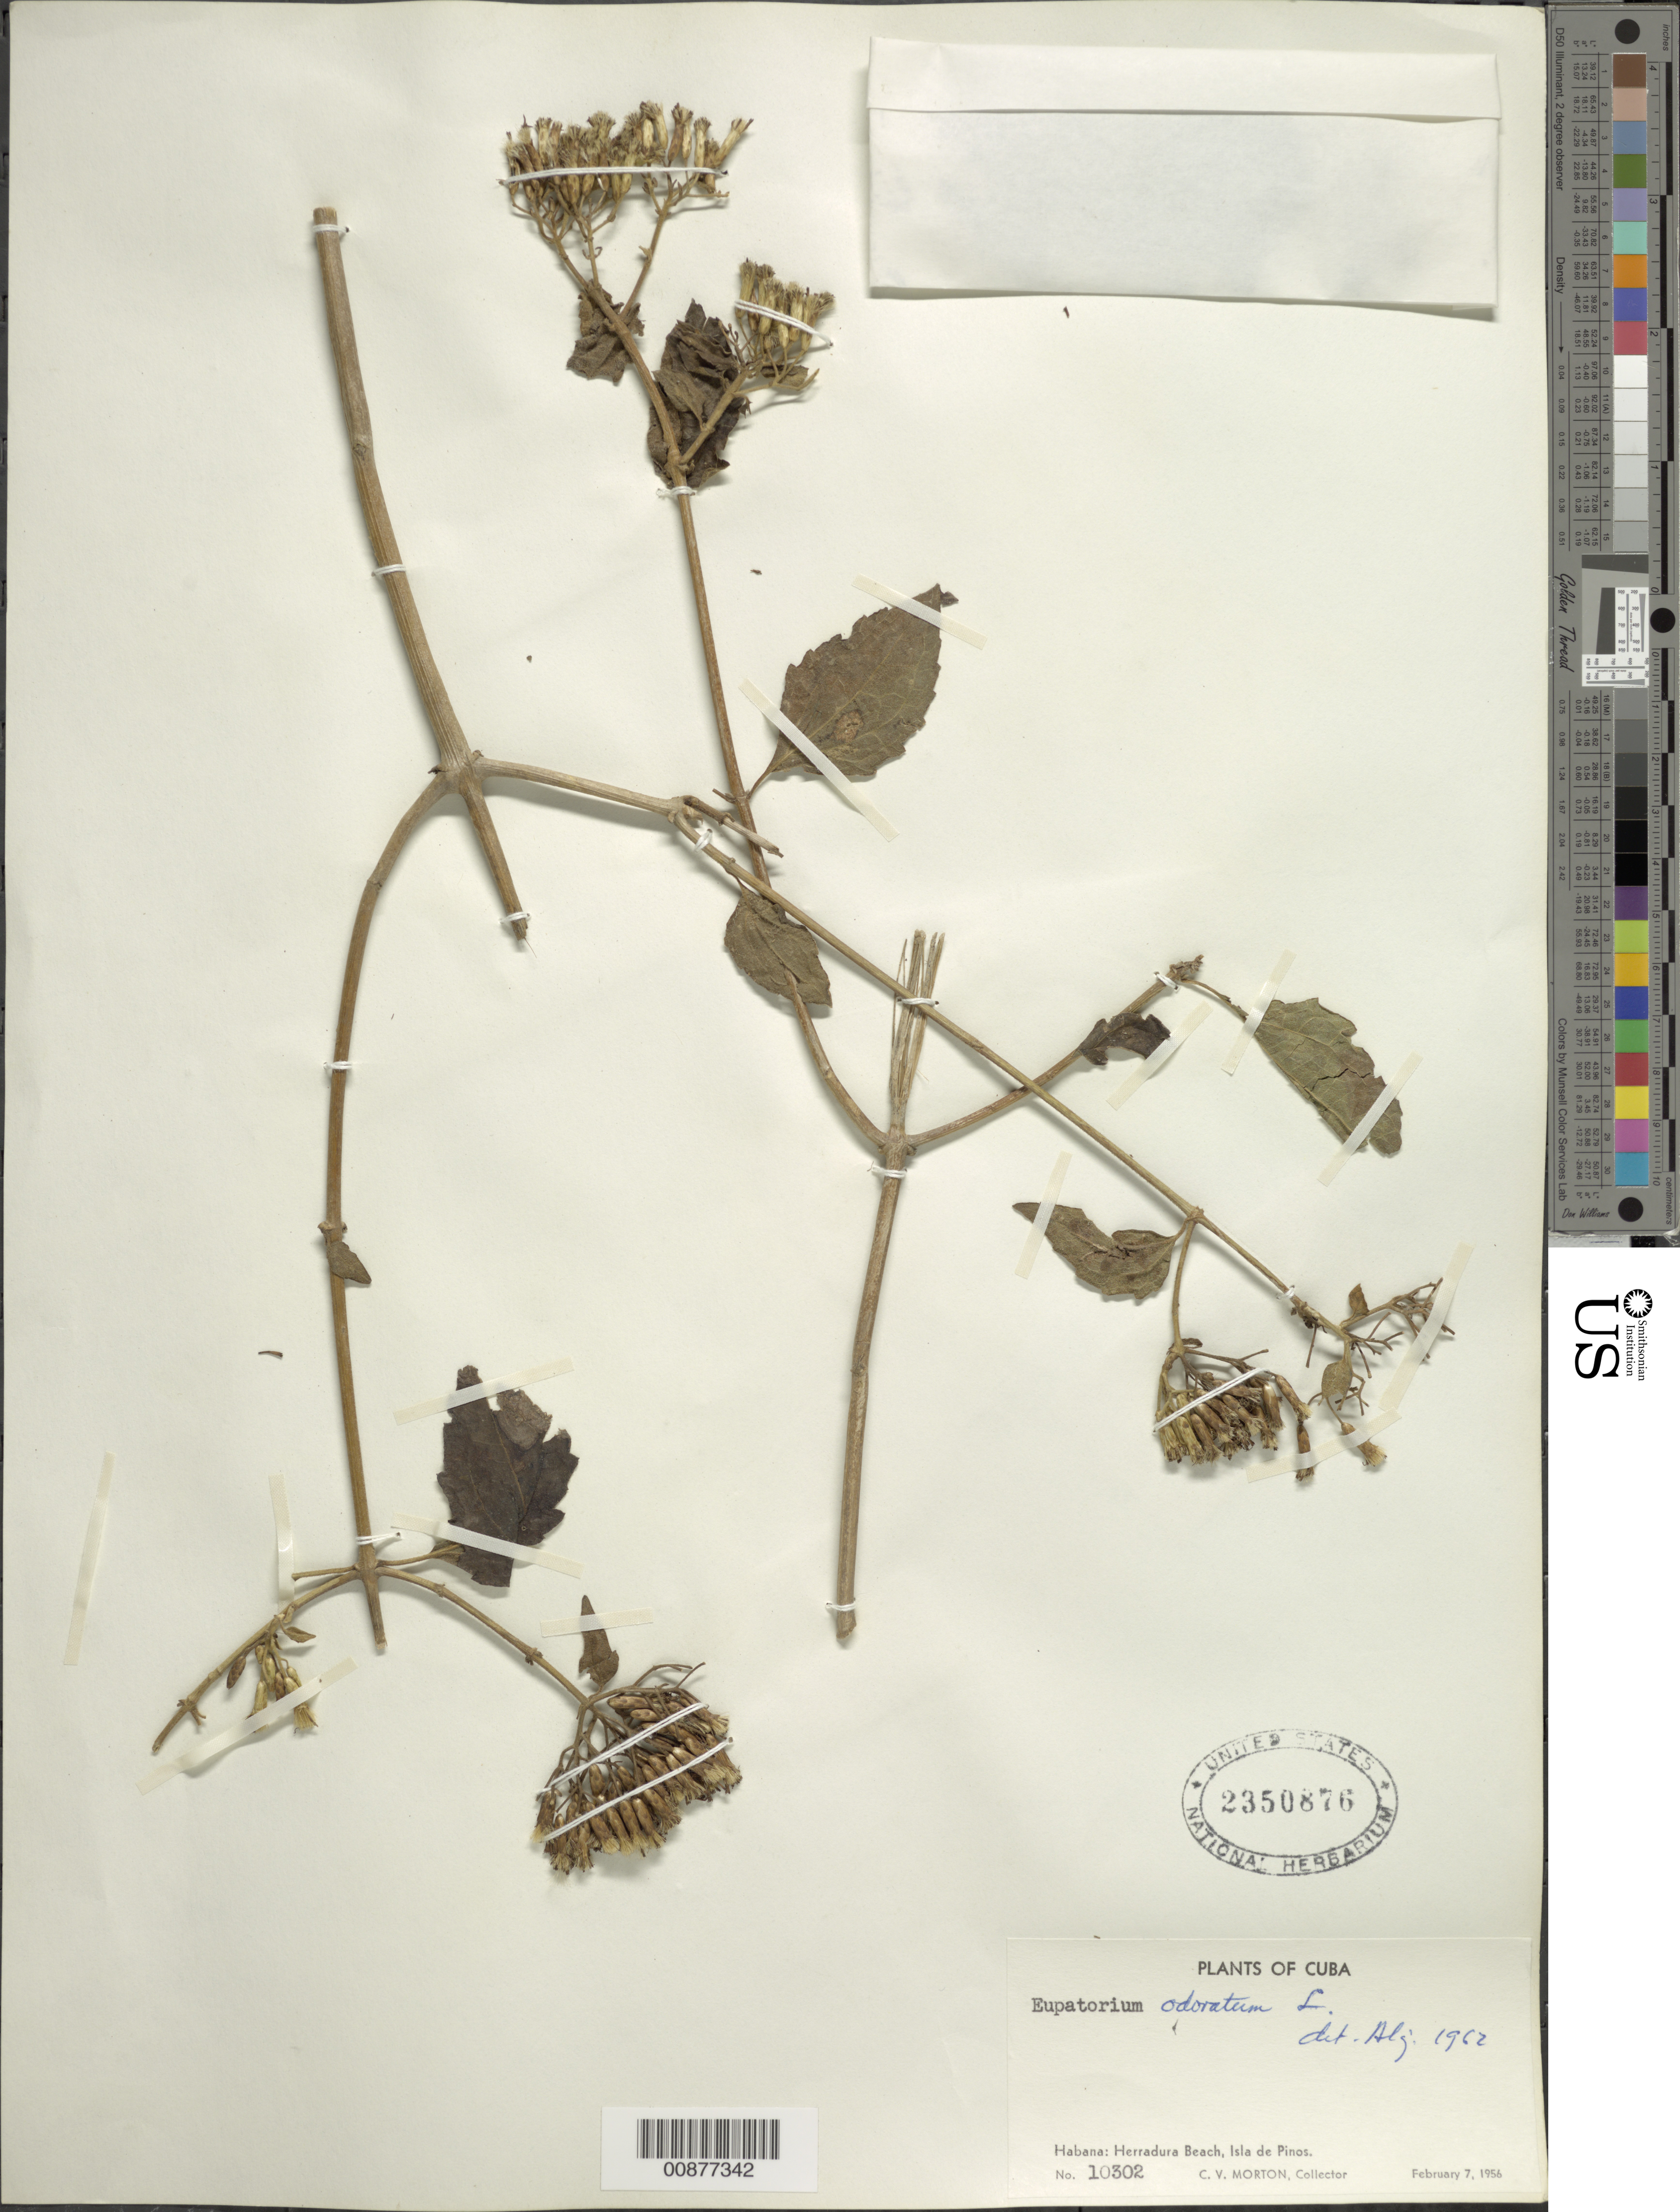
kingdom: Plantae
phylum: Tracheophyta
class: Magnoliopsida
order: Asterales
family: Asteraceae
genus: Chromolaena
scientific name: Chromolaena odorata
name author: (L.) R.M. King & H. Rob.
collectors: C. V. Morton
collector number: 10302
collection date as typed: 07 Feb 1956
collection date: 1956-02-07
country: Cuba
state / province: Isla de La Juventud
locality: Habana: Herradura Beach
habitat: Beach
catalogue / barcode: US 2350876